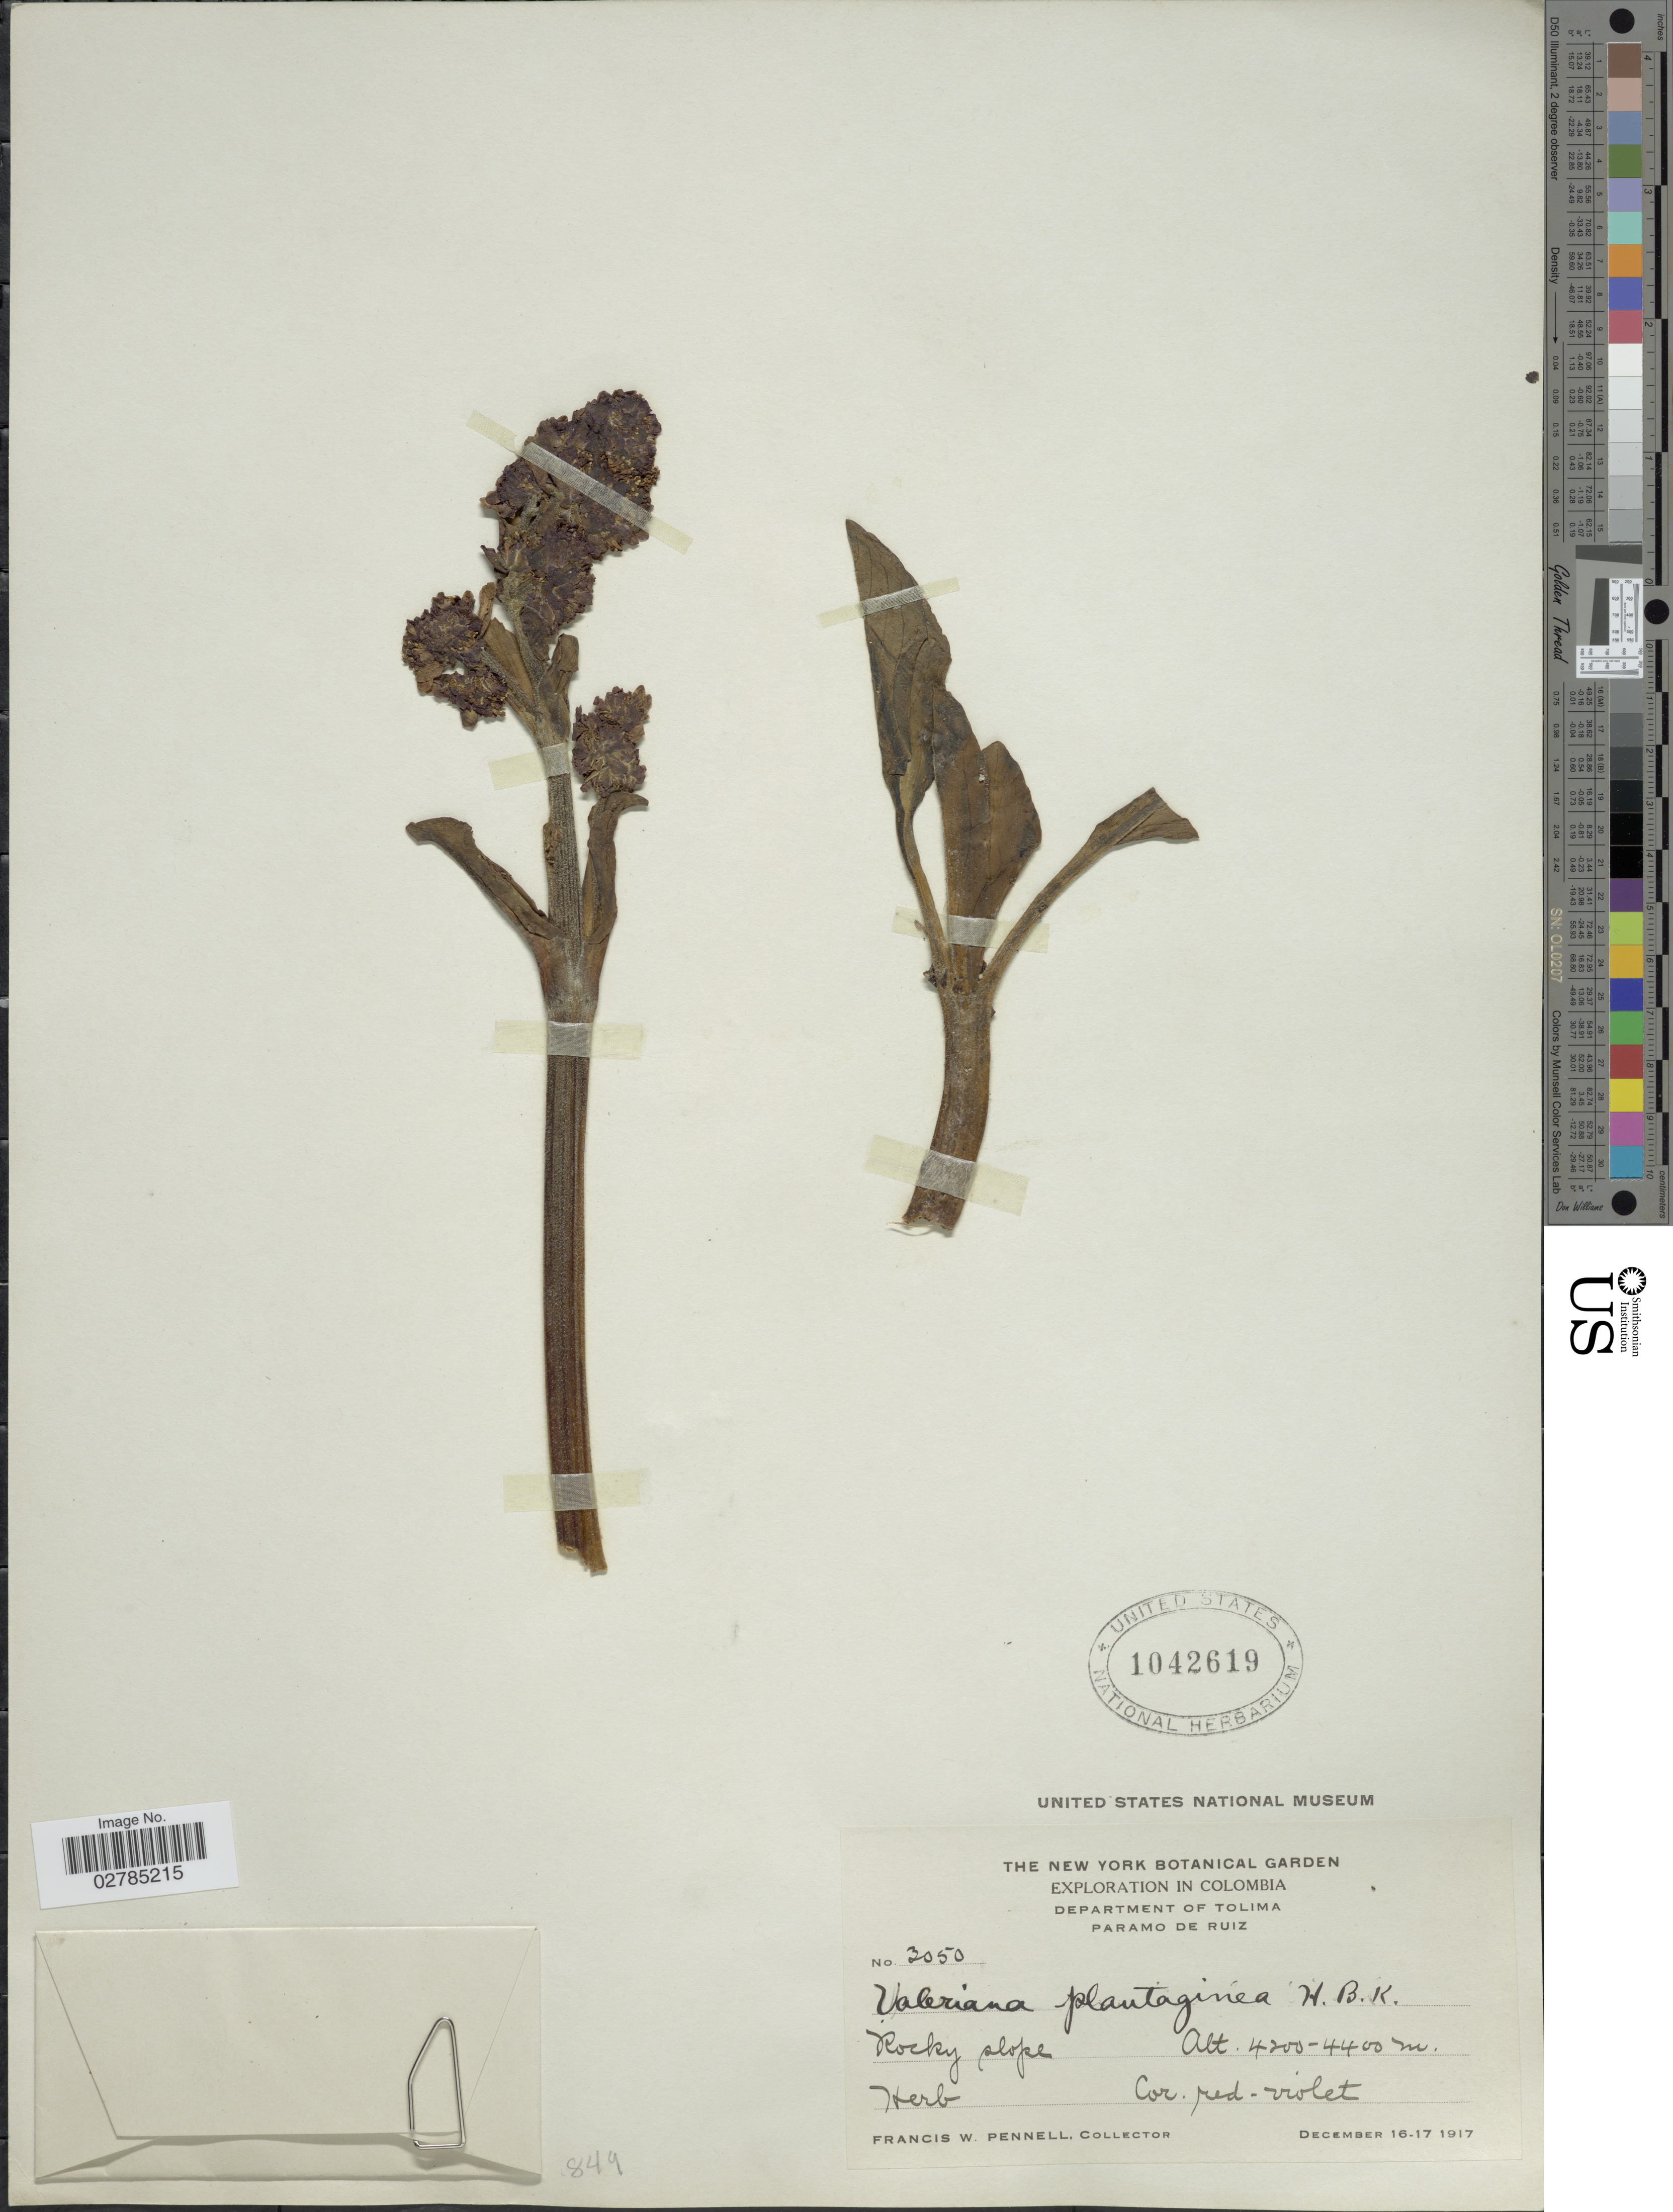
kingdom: Plantae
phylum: Tracheophyta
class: Magnoliopsida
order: Dipsacales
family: Caprifoliaceae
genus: Valeriana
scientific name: Valeriana plantaginea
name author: Kunth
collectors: F. W. Pennell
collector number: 3050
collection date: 1917-12-16/1917-12-17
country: Colombia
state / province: Tolima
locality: Department of Tolima Paramo de Ruiz.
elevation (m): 4200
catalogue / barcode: US 1042619